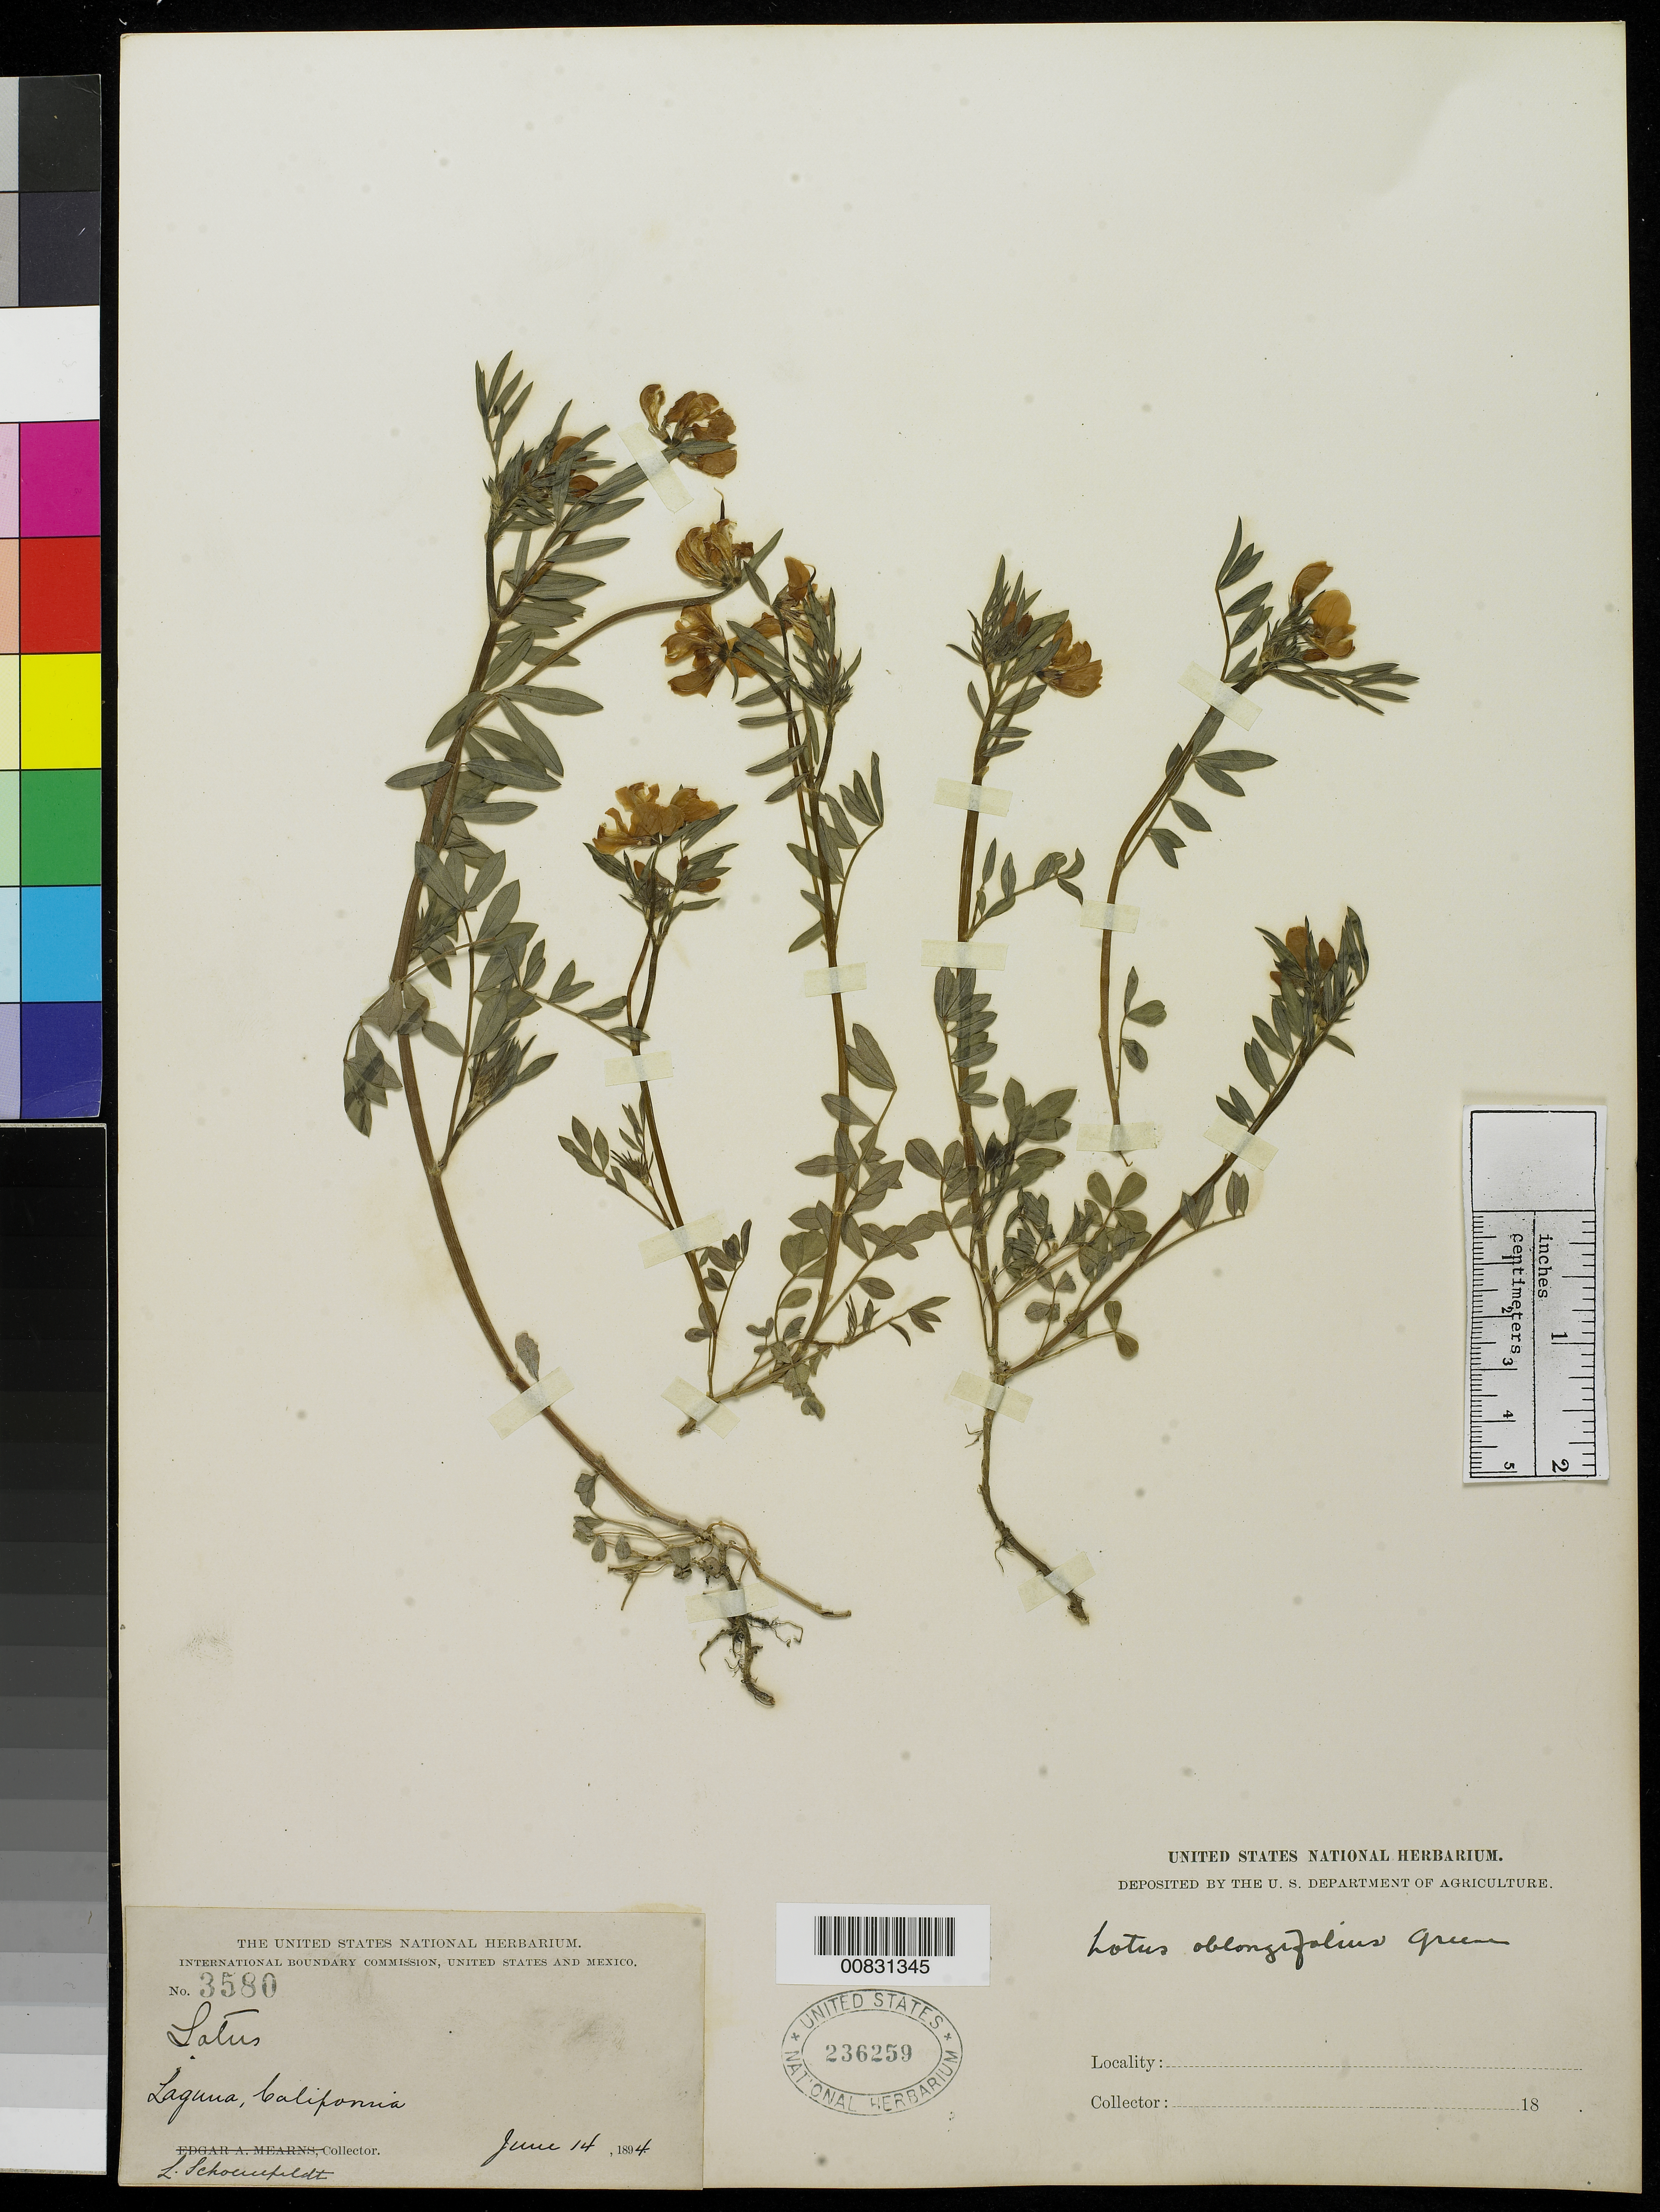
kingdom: Plantae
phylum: Tracheophyta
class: Magnoliopsida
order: Fabales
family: Fabaceae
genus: Hosackia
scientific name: Hosackia oblongifolia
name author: Benth.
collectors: L. Schoenfeldt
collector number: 3580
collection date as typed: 14 Jun 1894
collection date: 1894-06-14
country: United States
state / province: California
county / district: Orange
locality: Laguna, California.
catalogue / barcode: US 236259